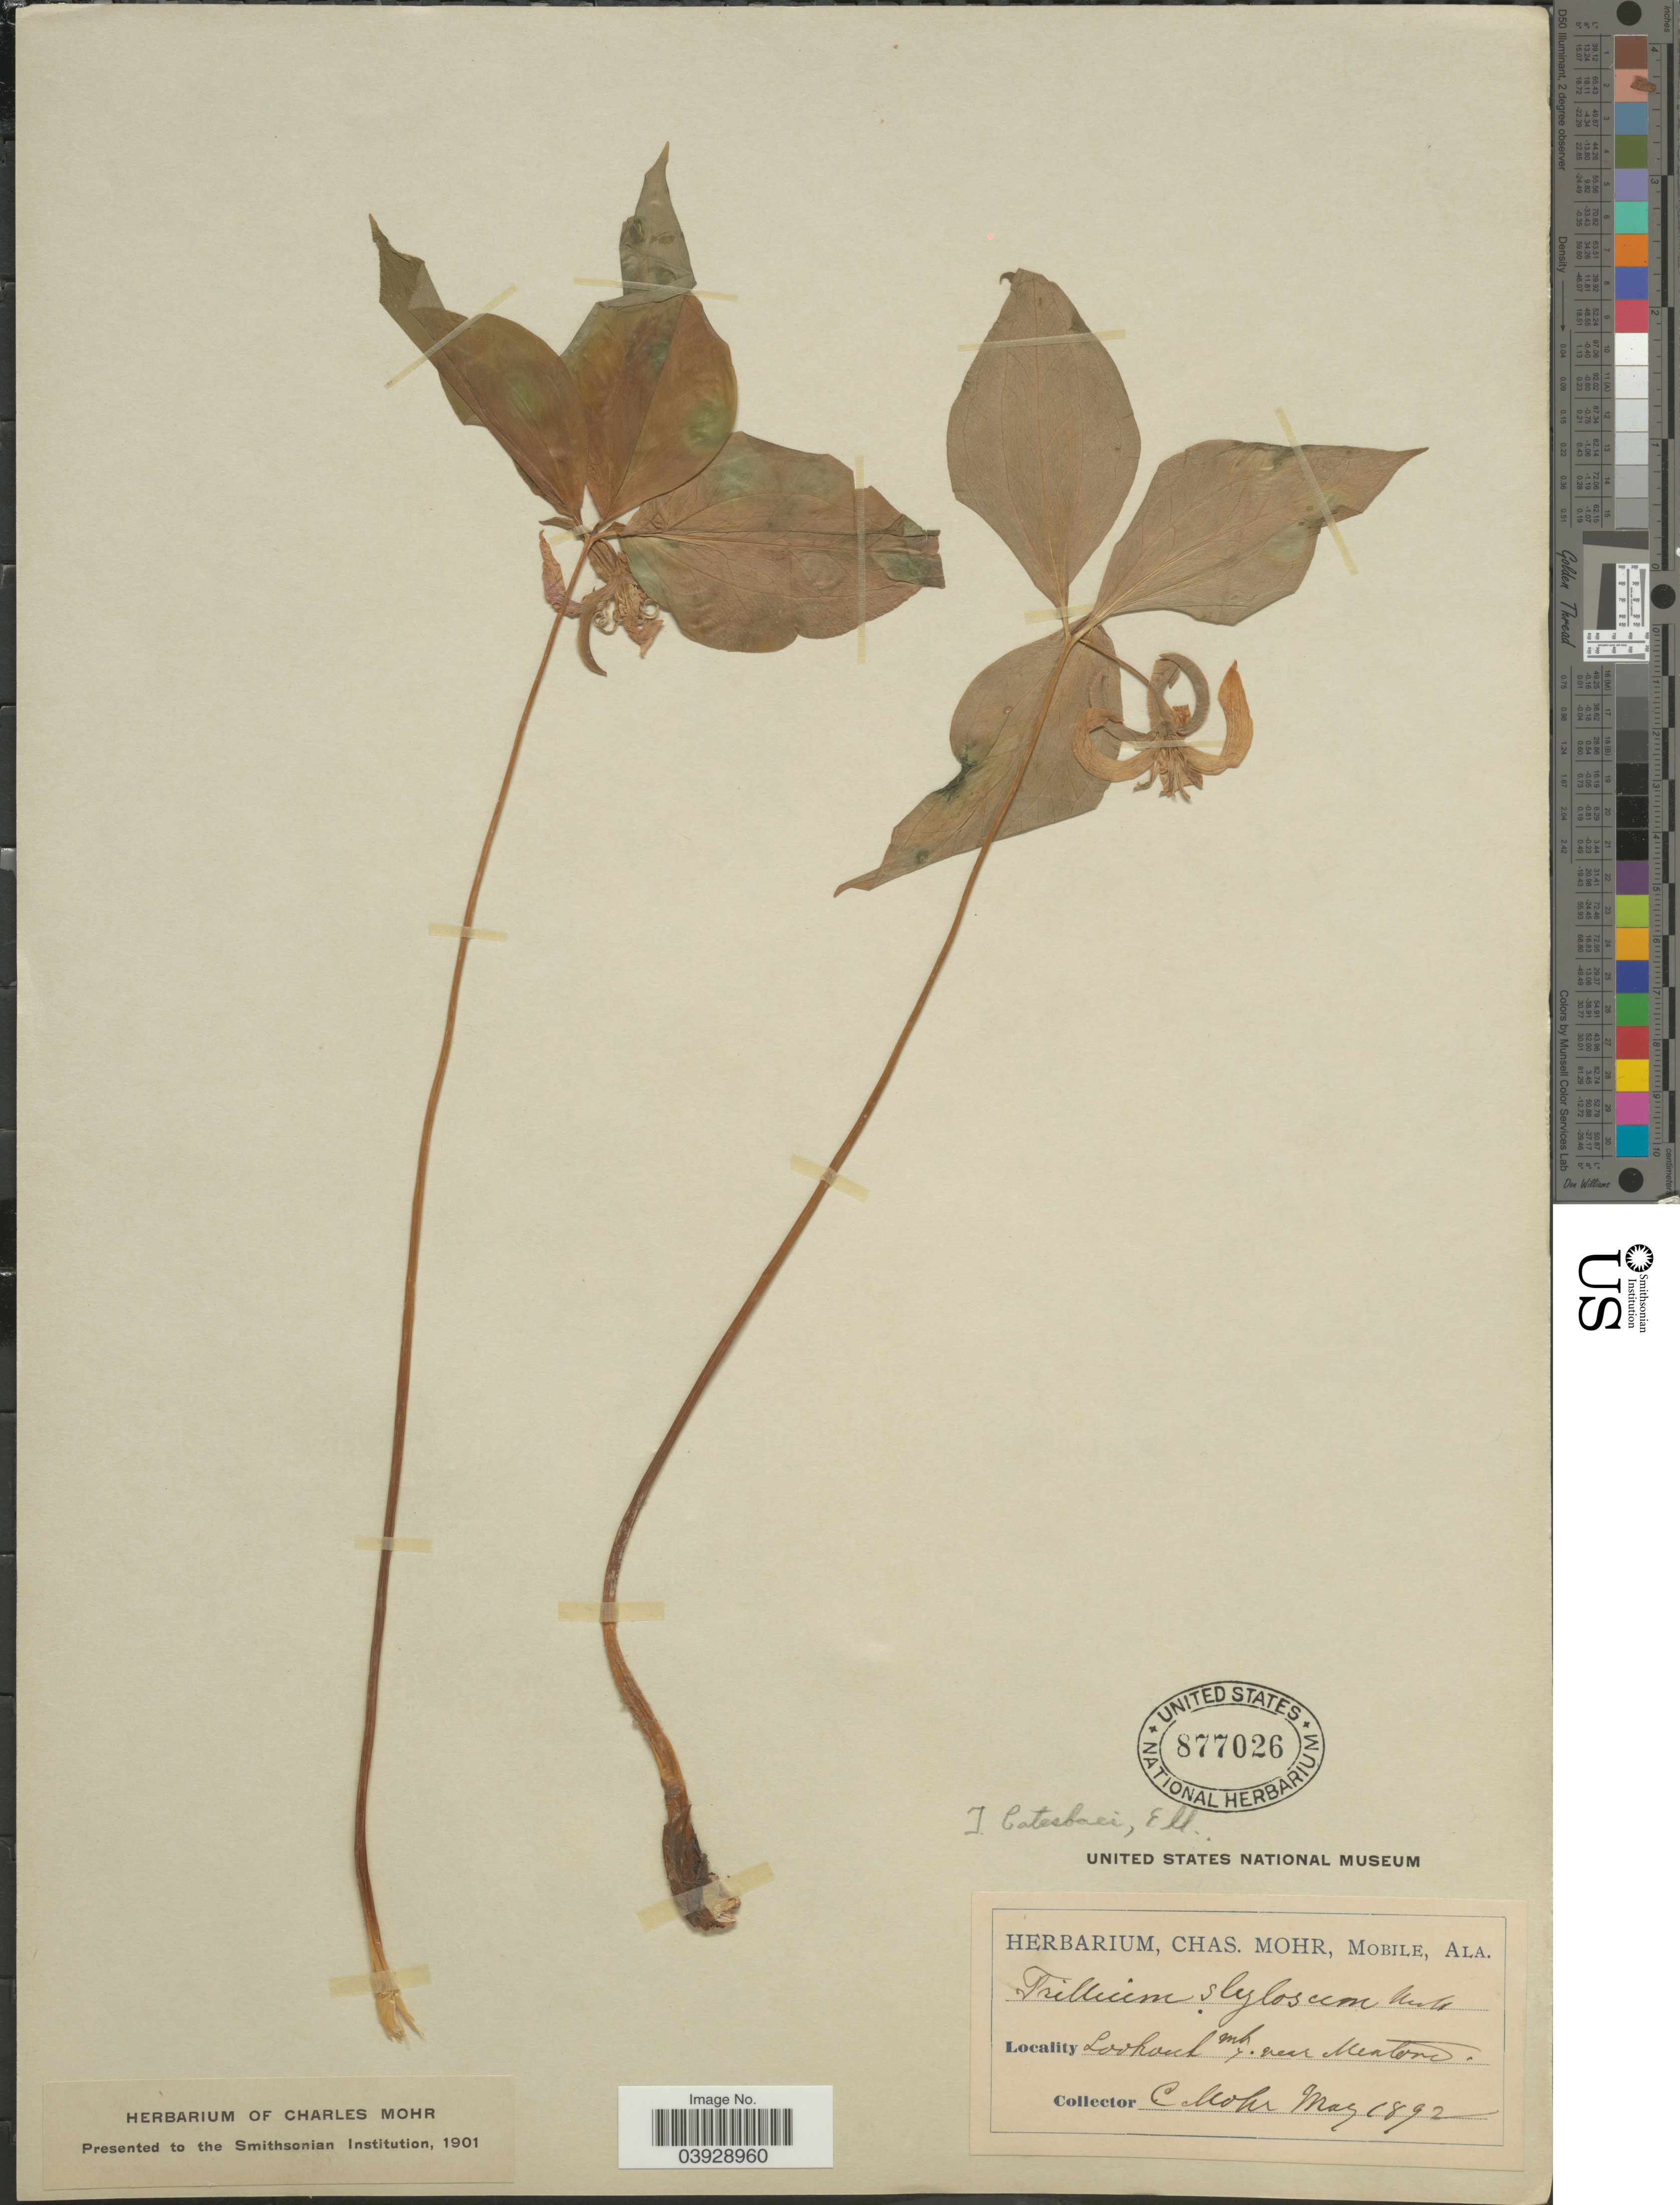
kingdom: Plantae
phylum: Tracheophyta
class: Liliopsida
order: Liliales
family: Melanthiaceae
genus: Trillium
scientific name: Trillium catesbaei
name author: Elliott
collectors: Mohr, C. T. (herbarium)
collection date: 1892-05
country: United States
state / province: Alabama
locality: Lookout mt., near Mentone.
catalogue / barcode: US 877026